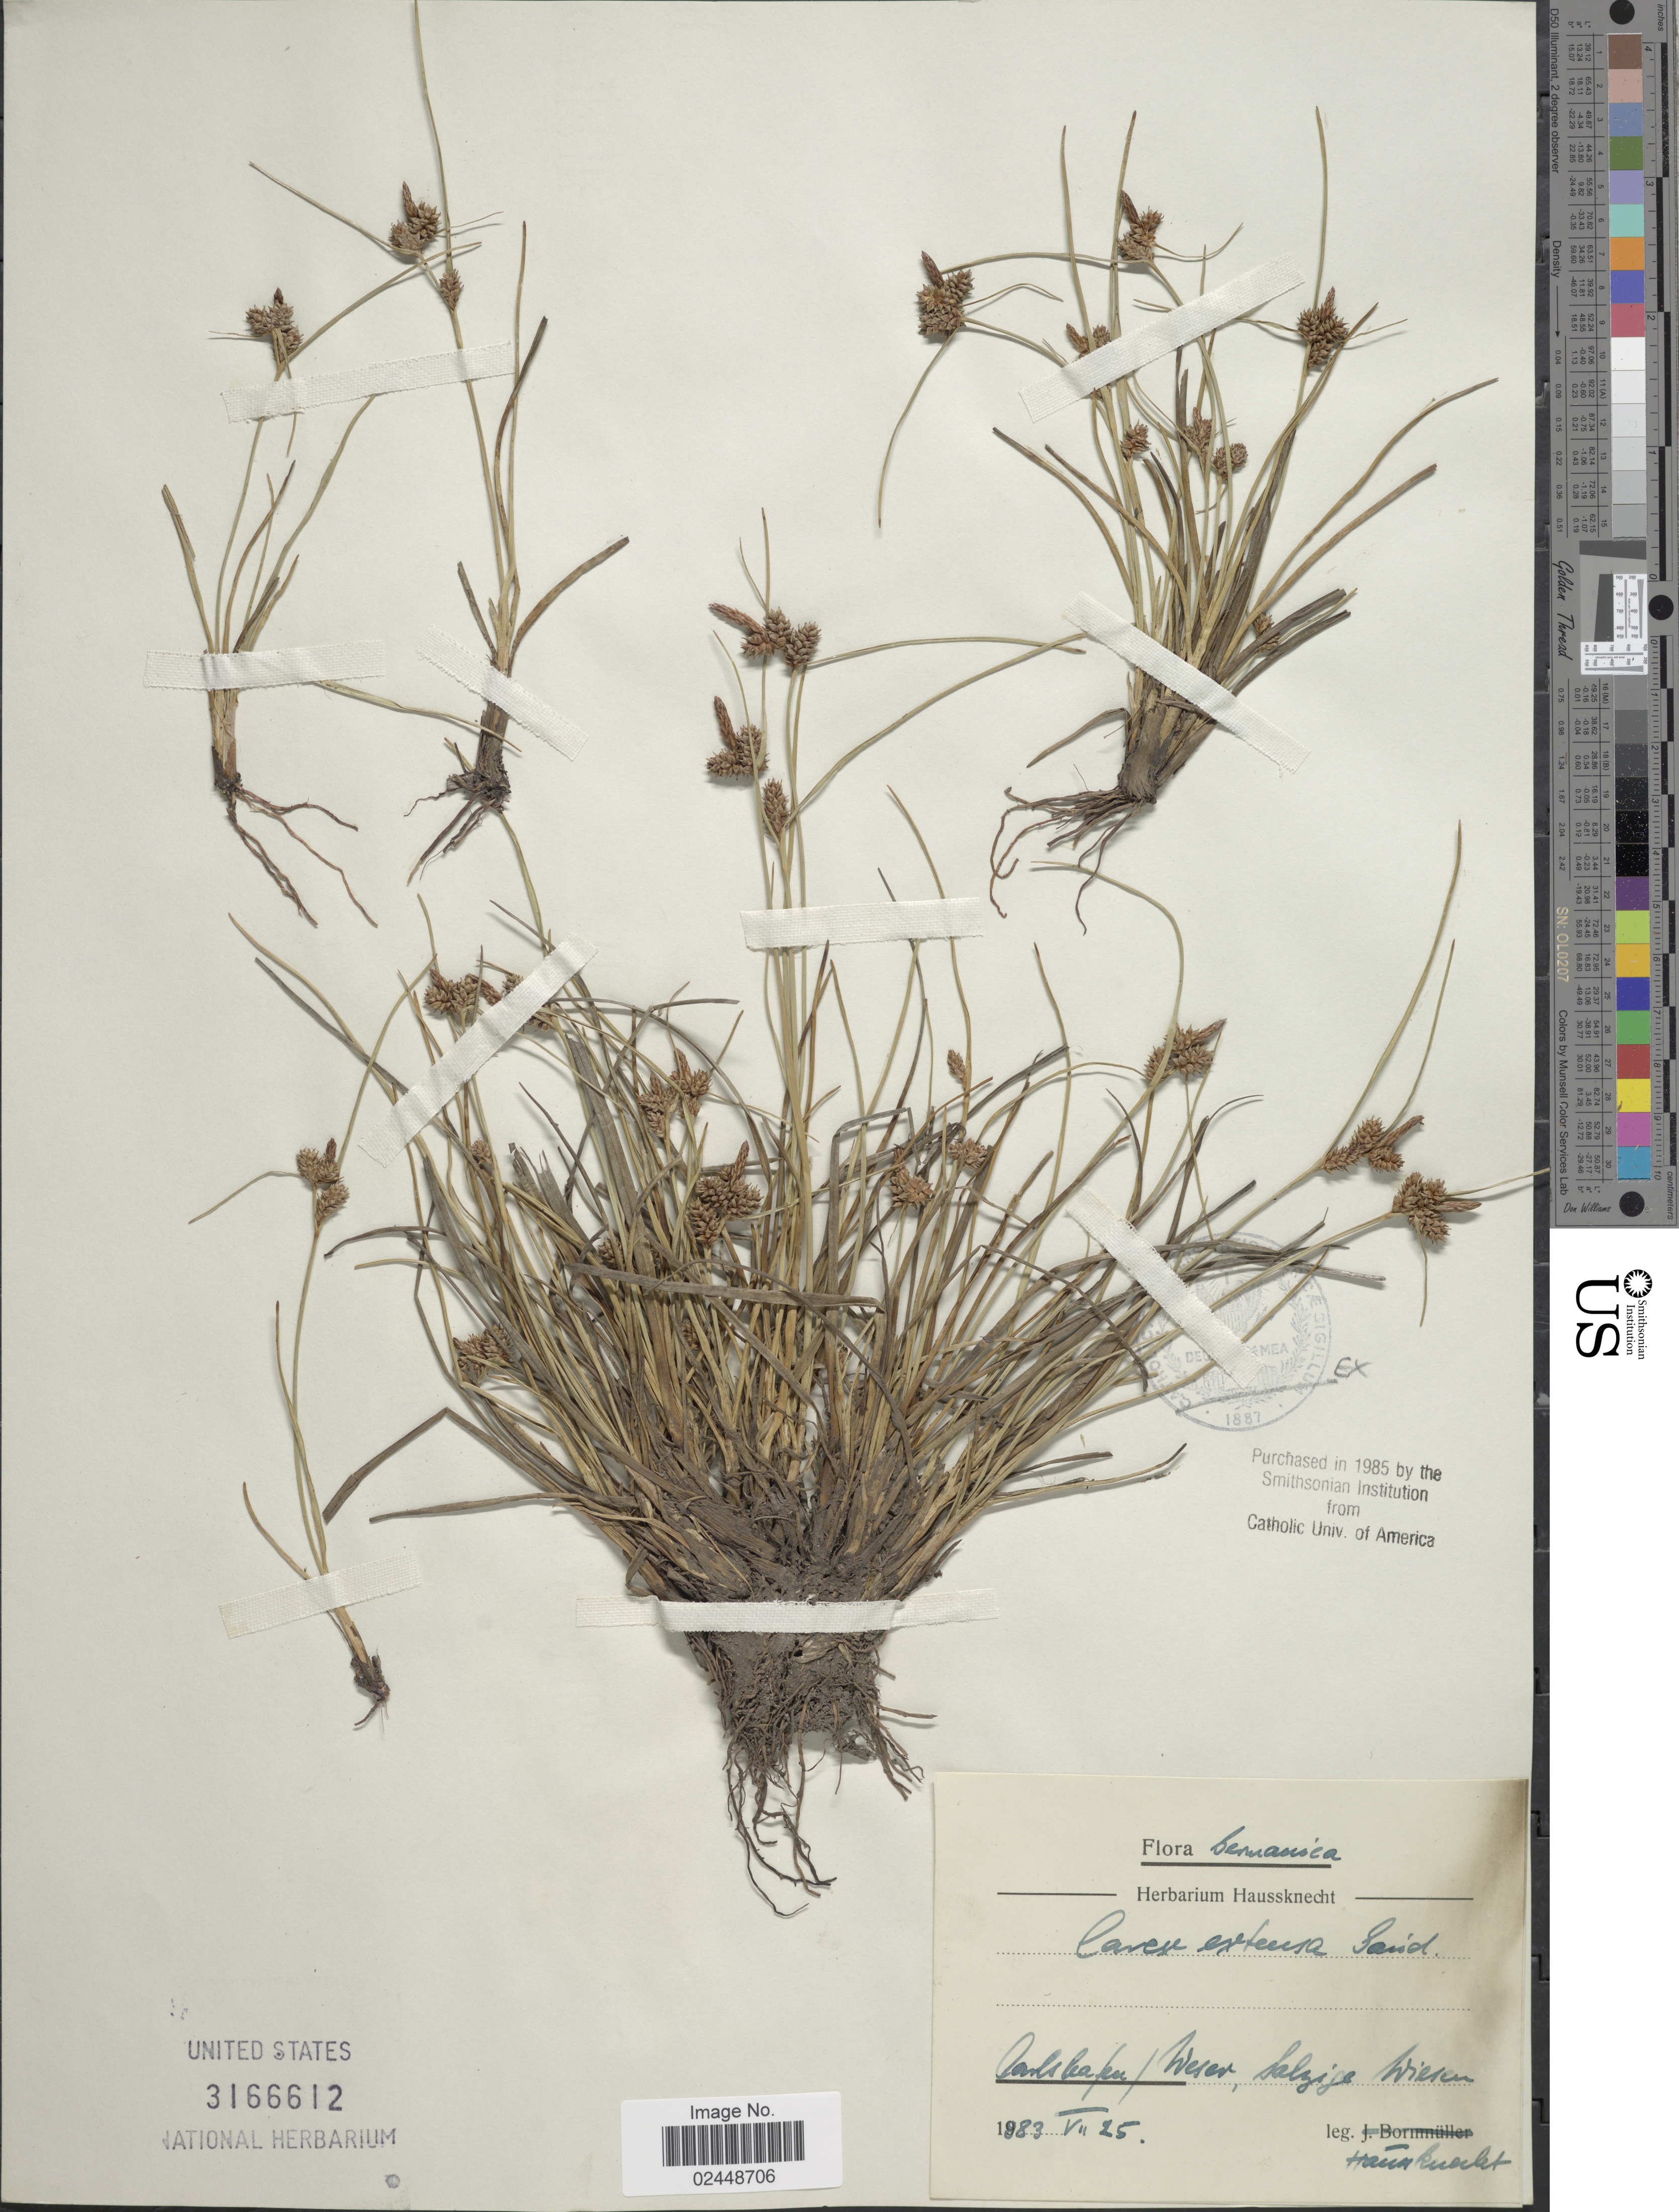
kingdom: Plantae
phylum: Tracheophyta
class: Liliopsida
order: Poales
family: Cyperaceae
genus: Carex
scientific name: Carex extensa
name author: Gooden.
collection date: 1883-07-25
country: Germany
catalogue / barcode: US 3166612